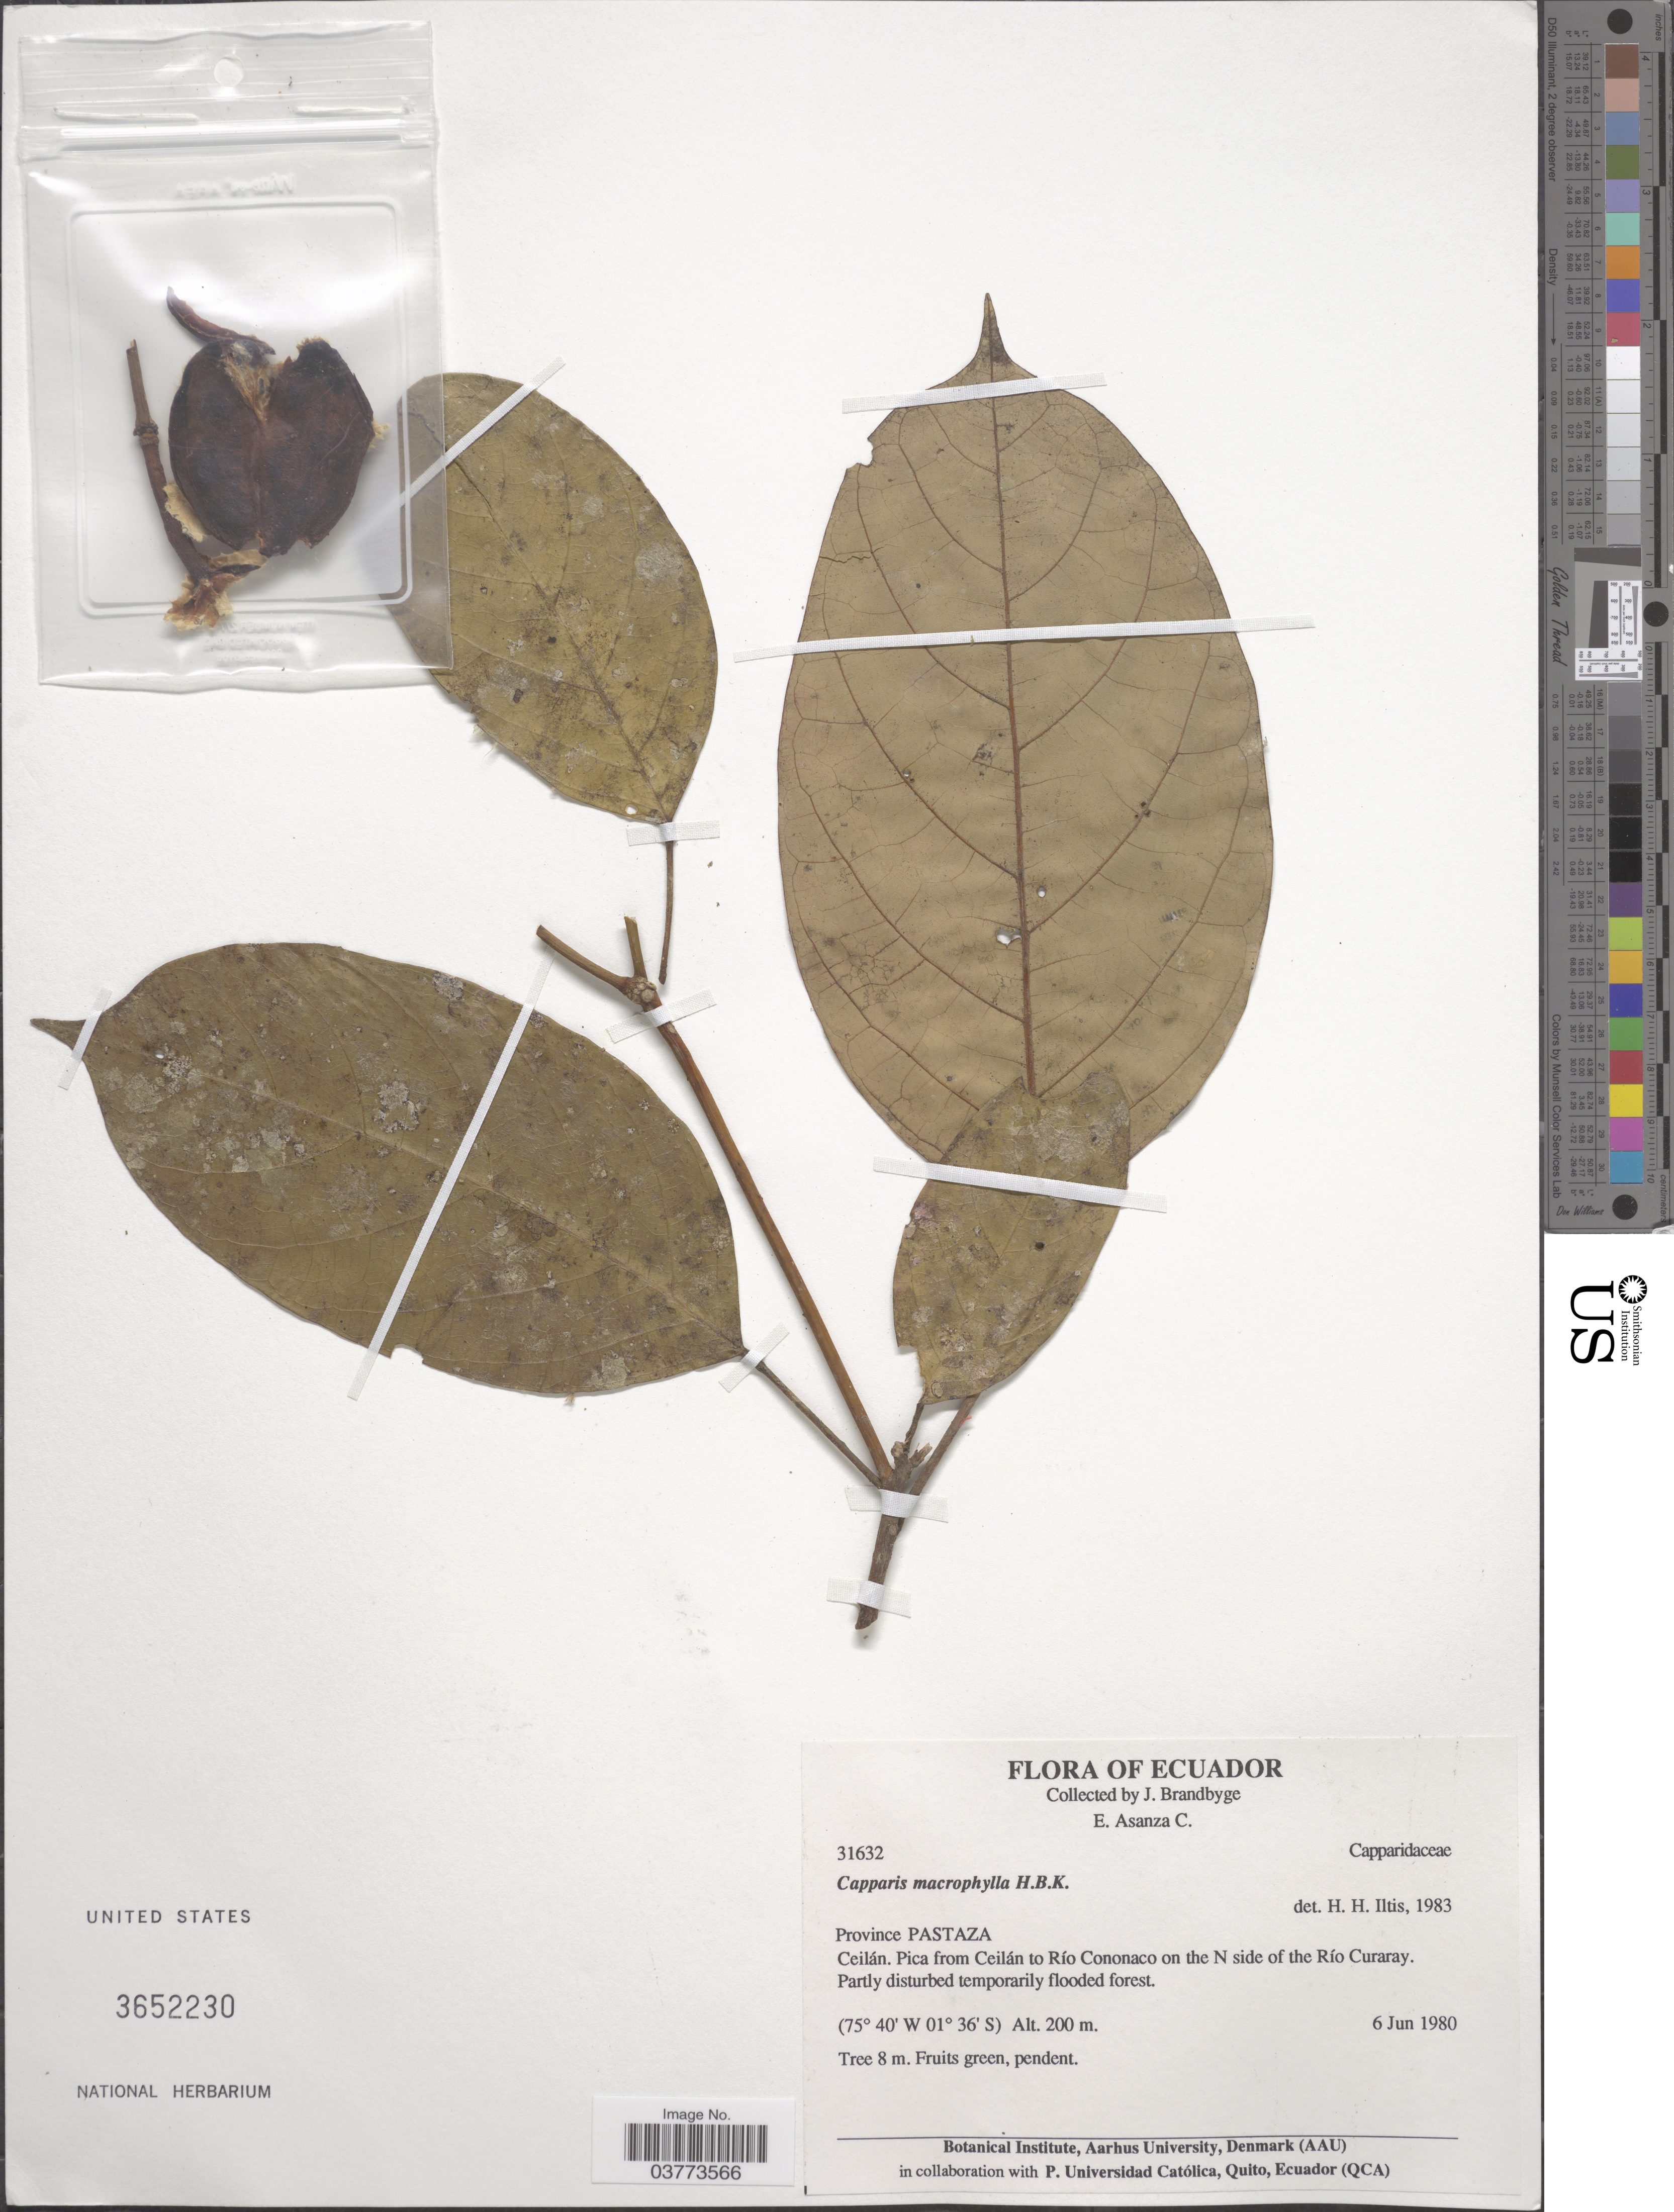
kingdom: Plantae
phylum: Tracheophyta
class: Magnoliopsida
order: Brassicales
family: Capparaceae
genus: Capparidastrum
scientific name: Capparidastrum macrophyllum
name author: (Kunth) Hutch.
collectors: J. Brandbyge & E. Asanza C.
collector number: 31632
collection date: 1980-06-06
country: Ecuador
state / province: Pastaza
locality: Ceilán. Pica from Ceilán to Río Cononaco on the N side of the Río Curaray.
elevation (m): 200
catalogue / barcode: US 3652230